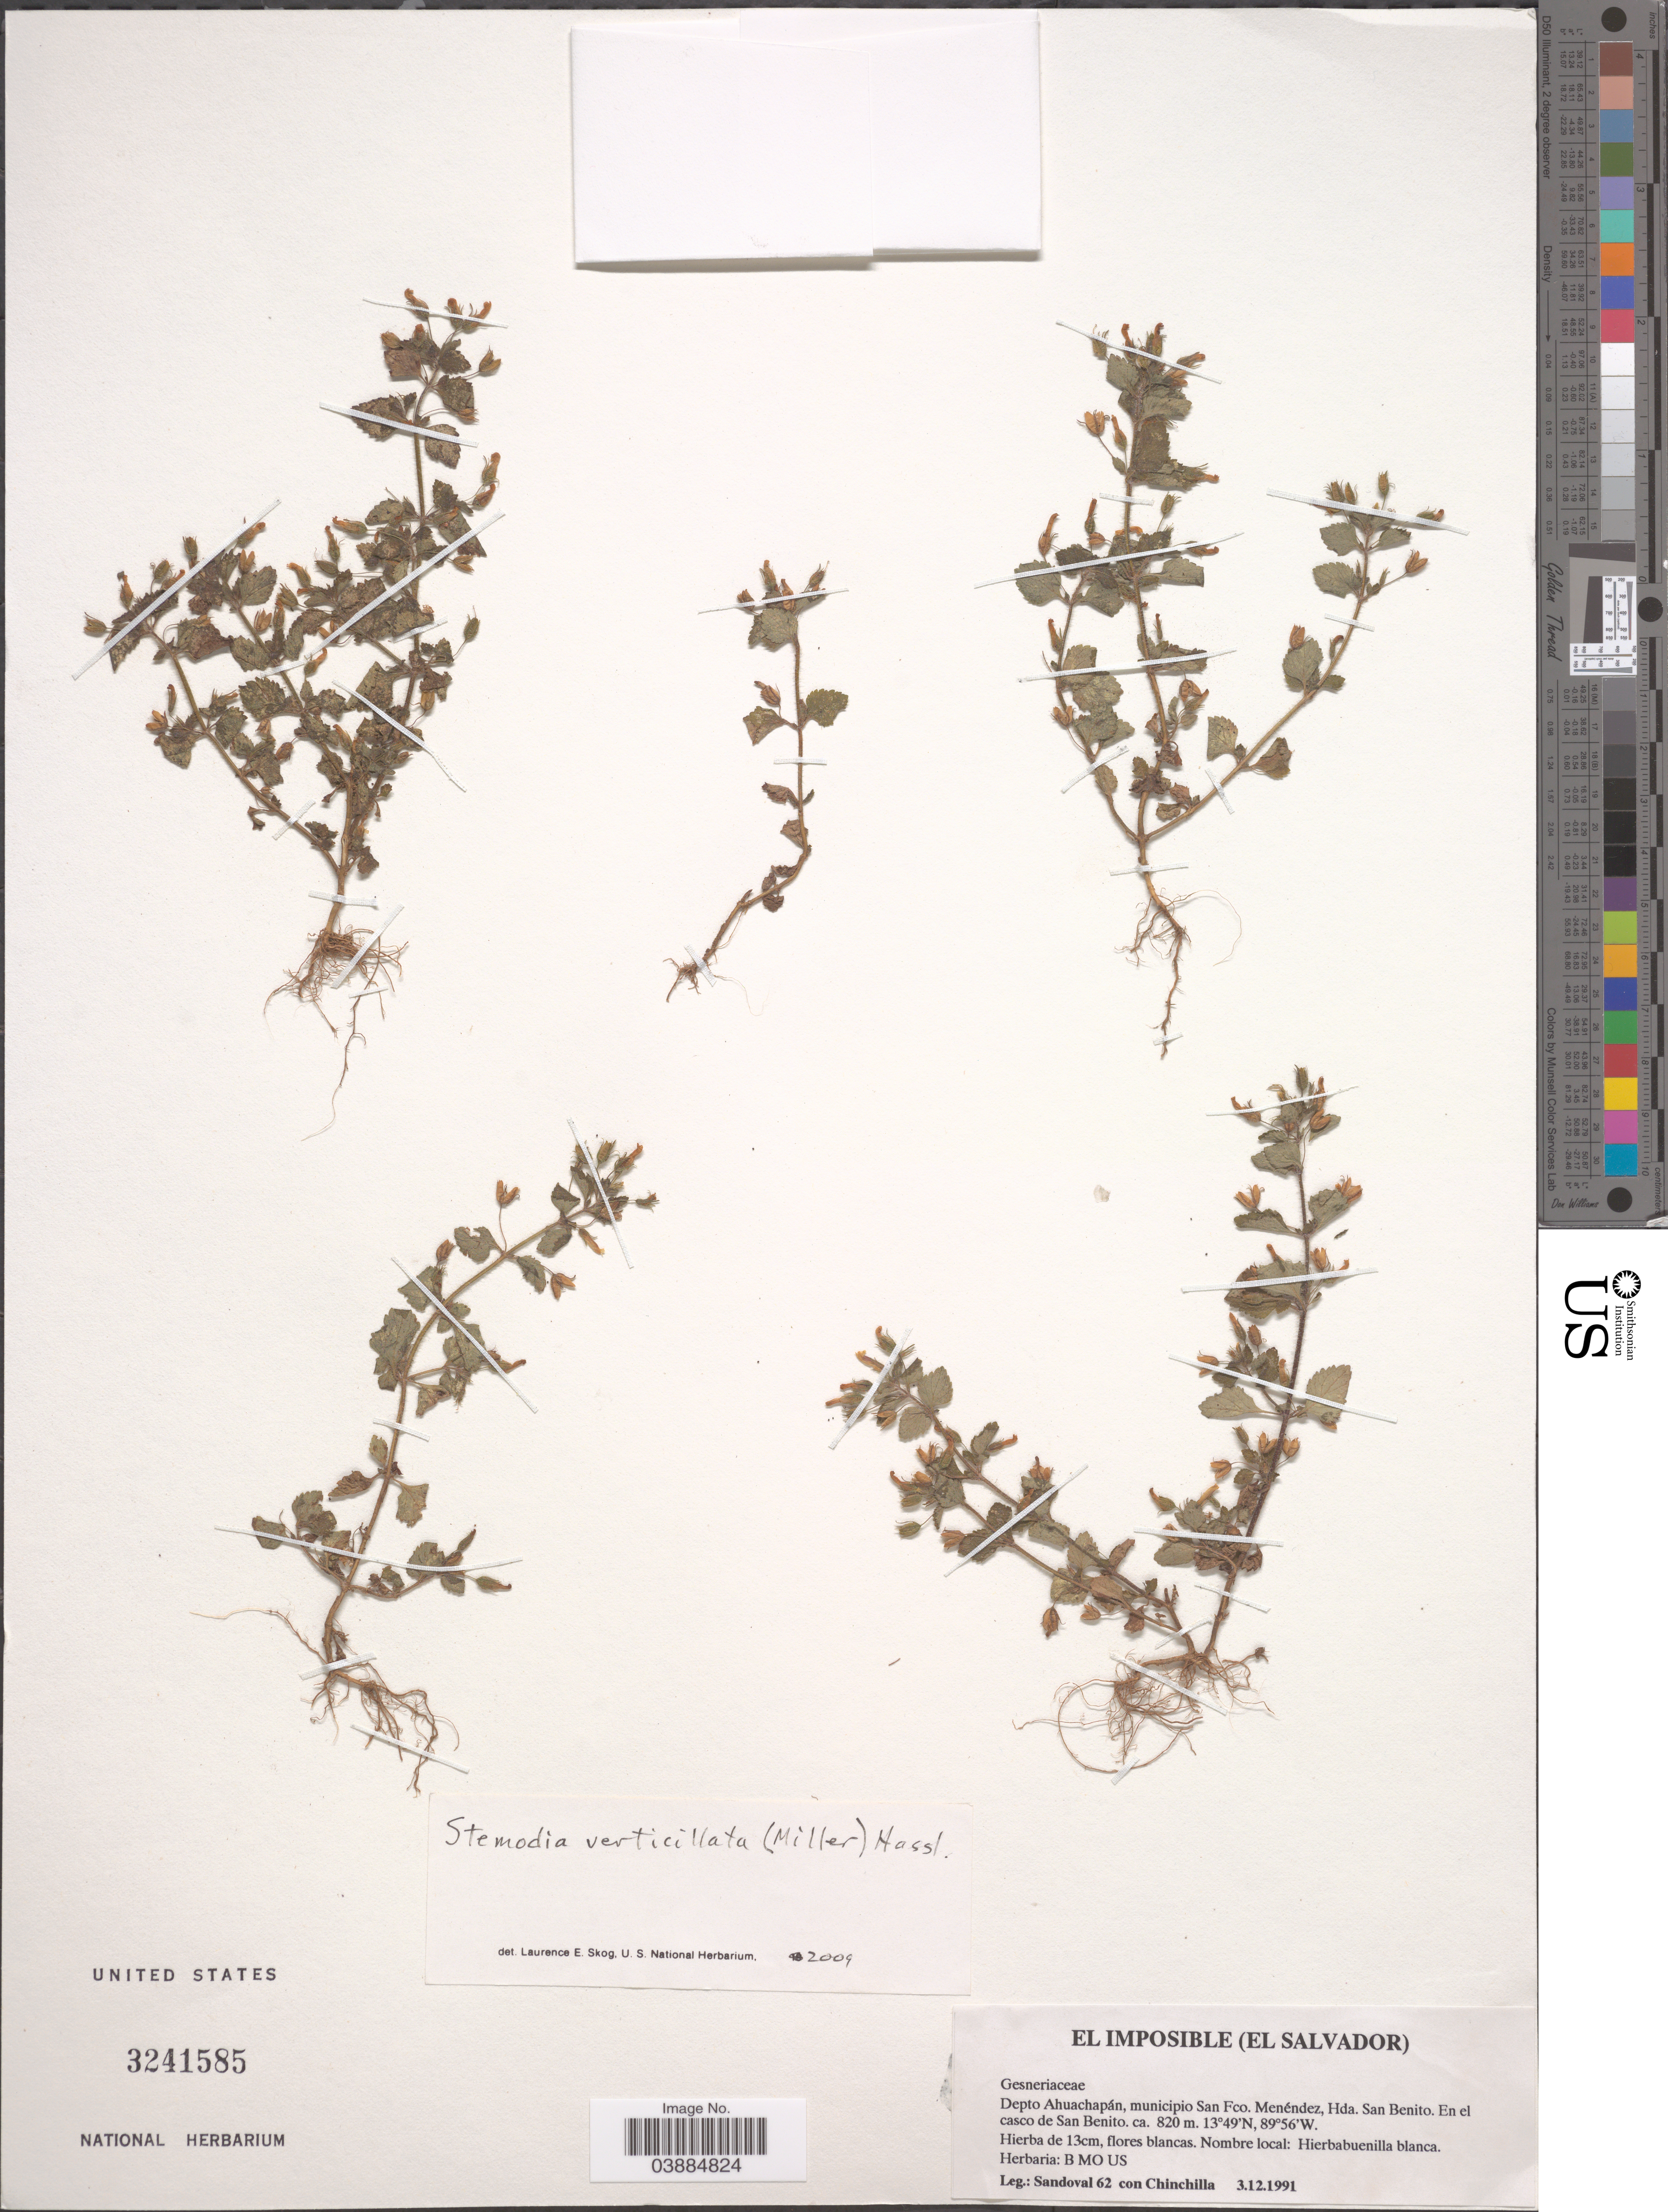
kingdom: Plantae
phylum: Tracheophyta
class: Magnoliopsida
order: Lamiales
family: Plantaginaceae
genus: Stemodia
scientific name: Stemodia verticillata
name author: (Mill.) Hassl.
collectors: -- Sandoval & -. Chinchilla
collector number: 62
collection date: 1991-12-03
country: El Salvador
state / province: Ahuachapan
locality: El Imposible (El Salvador). Depto Ahuachapán, municipio San Fco. Menéndez, Hda. San Benito. En el casco de San Benito.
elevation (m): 820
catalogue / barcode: US 3241585